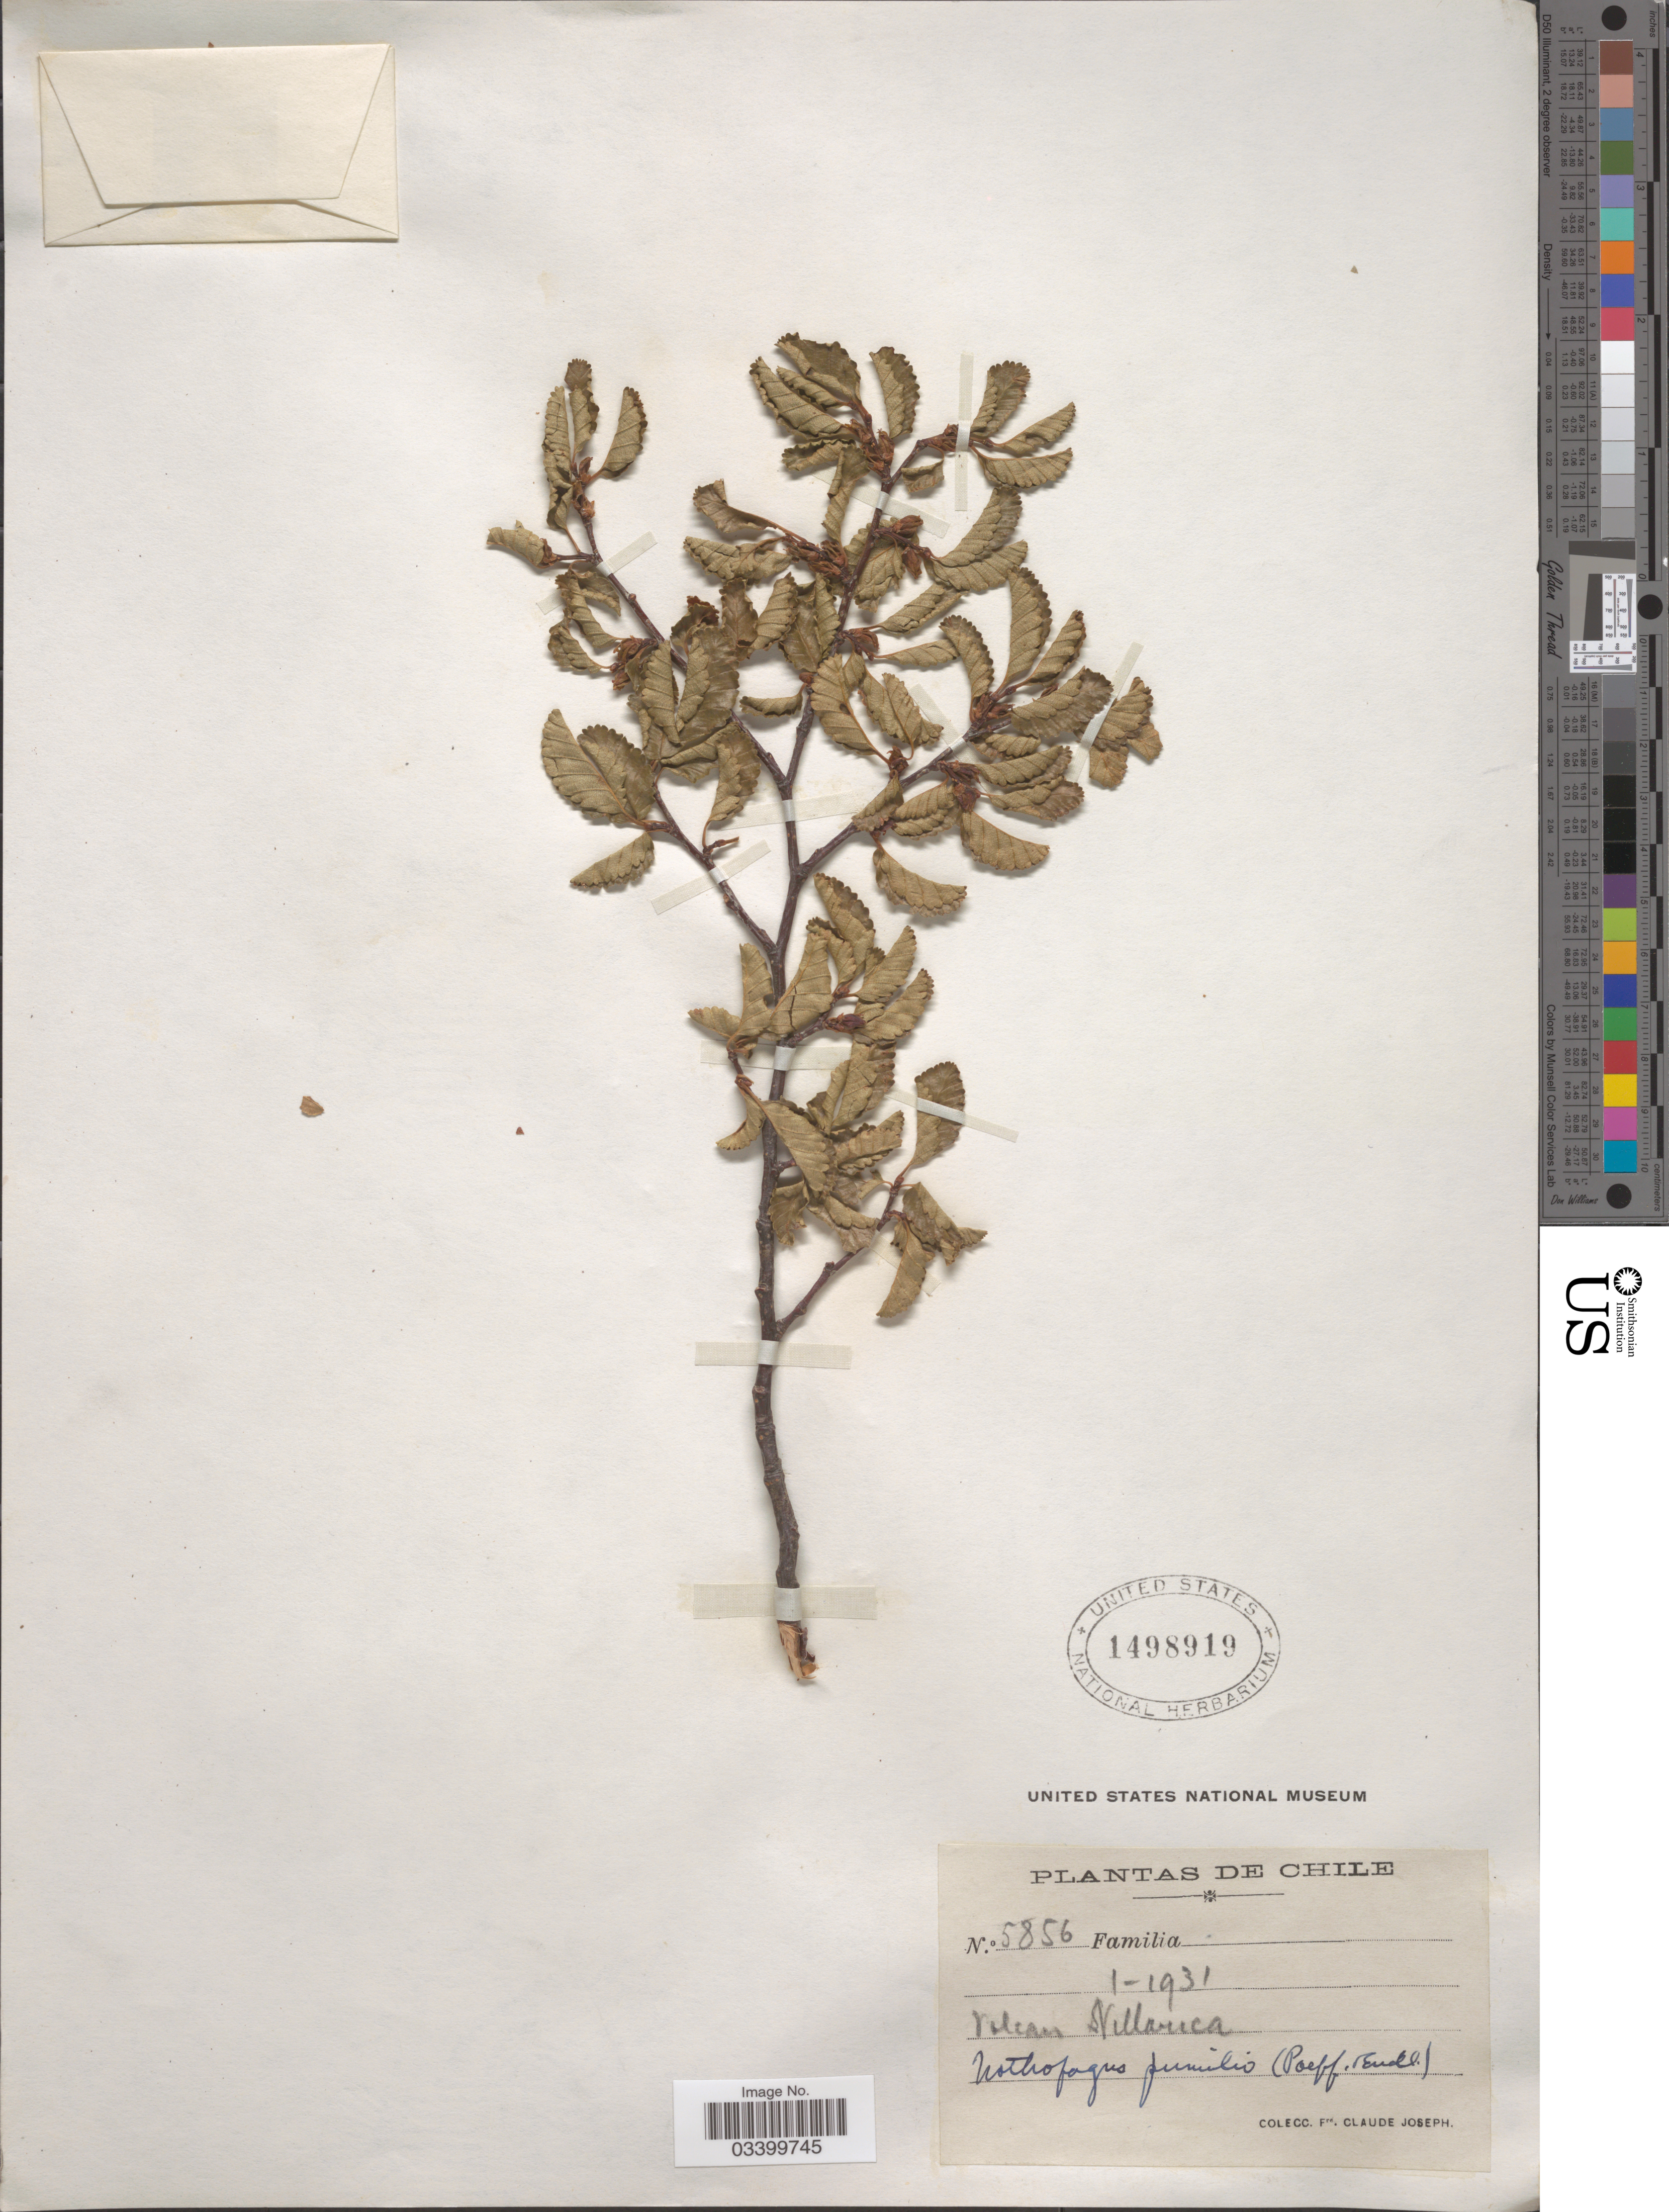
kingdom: Plantae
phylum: Tracheophyta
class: Magnoliopsida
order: Fagales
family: Nothofagaceae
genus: Nothofagus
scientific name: Nothofagus pumilio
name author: (Poepp. & Endl.) Krasser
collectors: Bro. Claude-Joseph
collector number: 5856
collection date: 1931-01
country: Chile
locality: Volcan Villarica.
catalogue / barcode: US 1498919